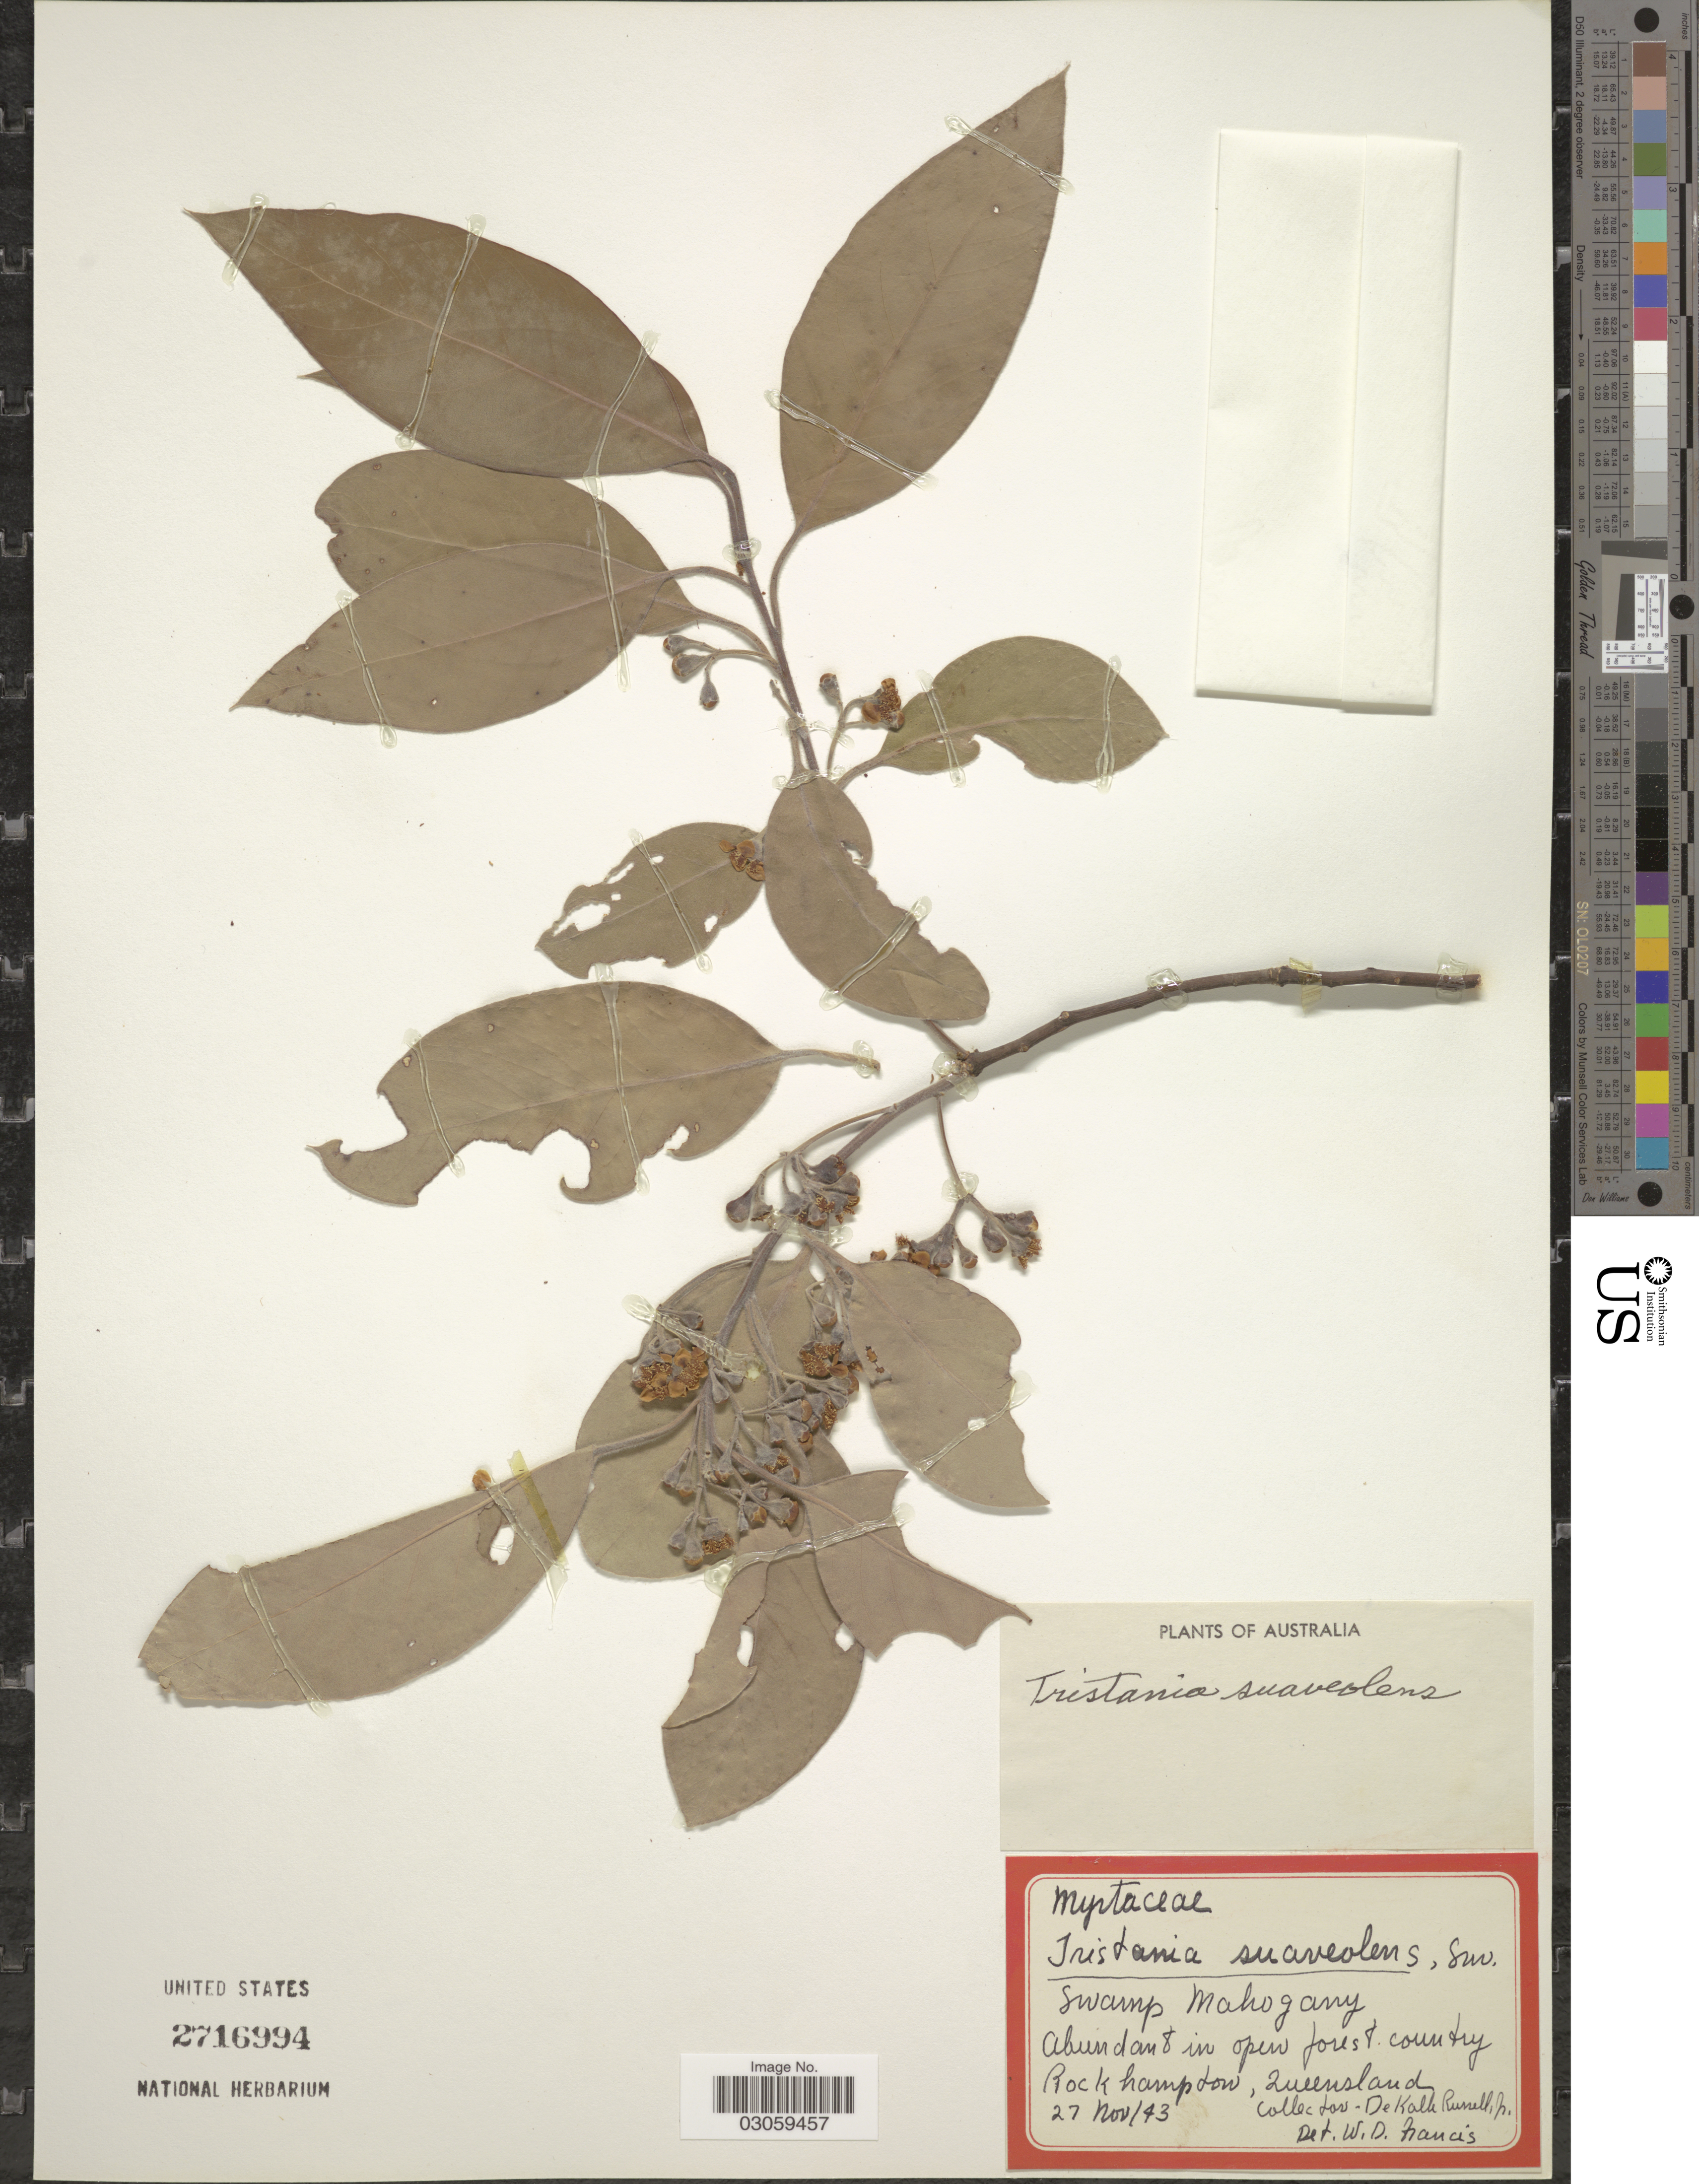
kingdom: Plantae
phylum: Tracheophyta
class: Magnoliopsida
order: Myrtales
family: Myrtaceae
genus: Lophostemon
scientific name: Lophostemon suaveolens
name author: (Sol. ex Gaertn.) P.G. Wilson & J. T. Waterh.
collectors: D. K. Russell Jr.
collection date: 1943-11-27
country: Australia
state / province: Queensland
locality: Rock hampton.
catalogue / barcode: US 2716994